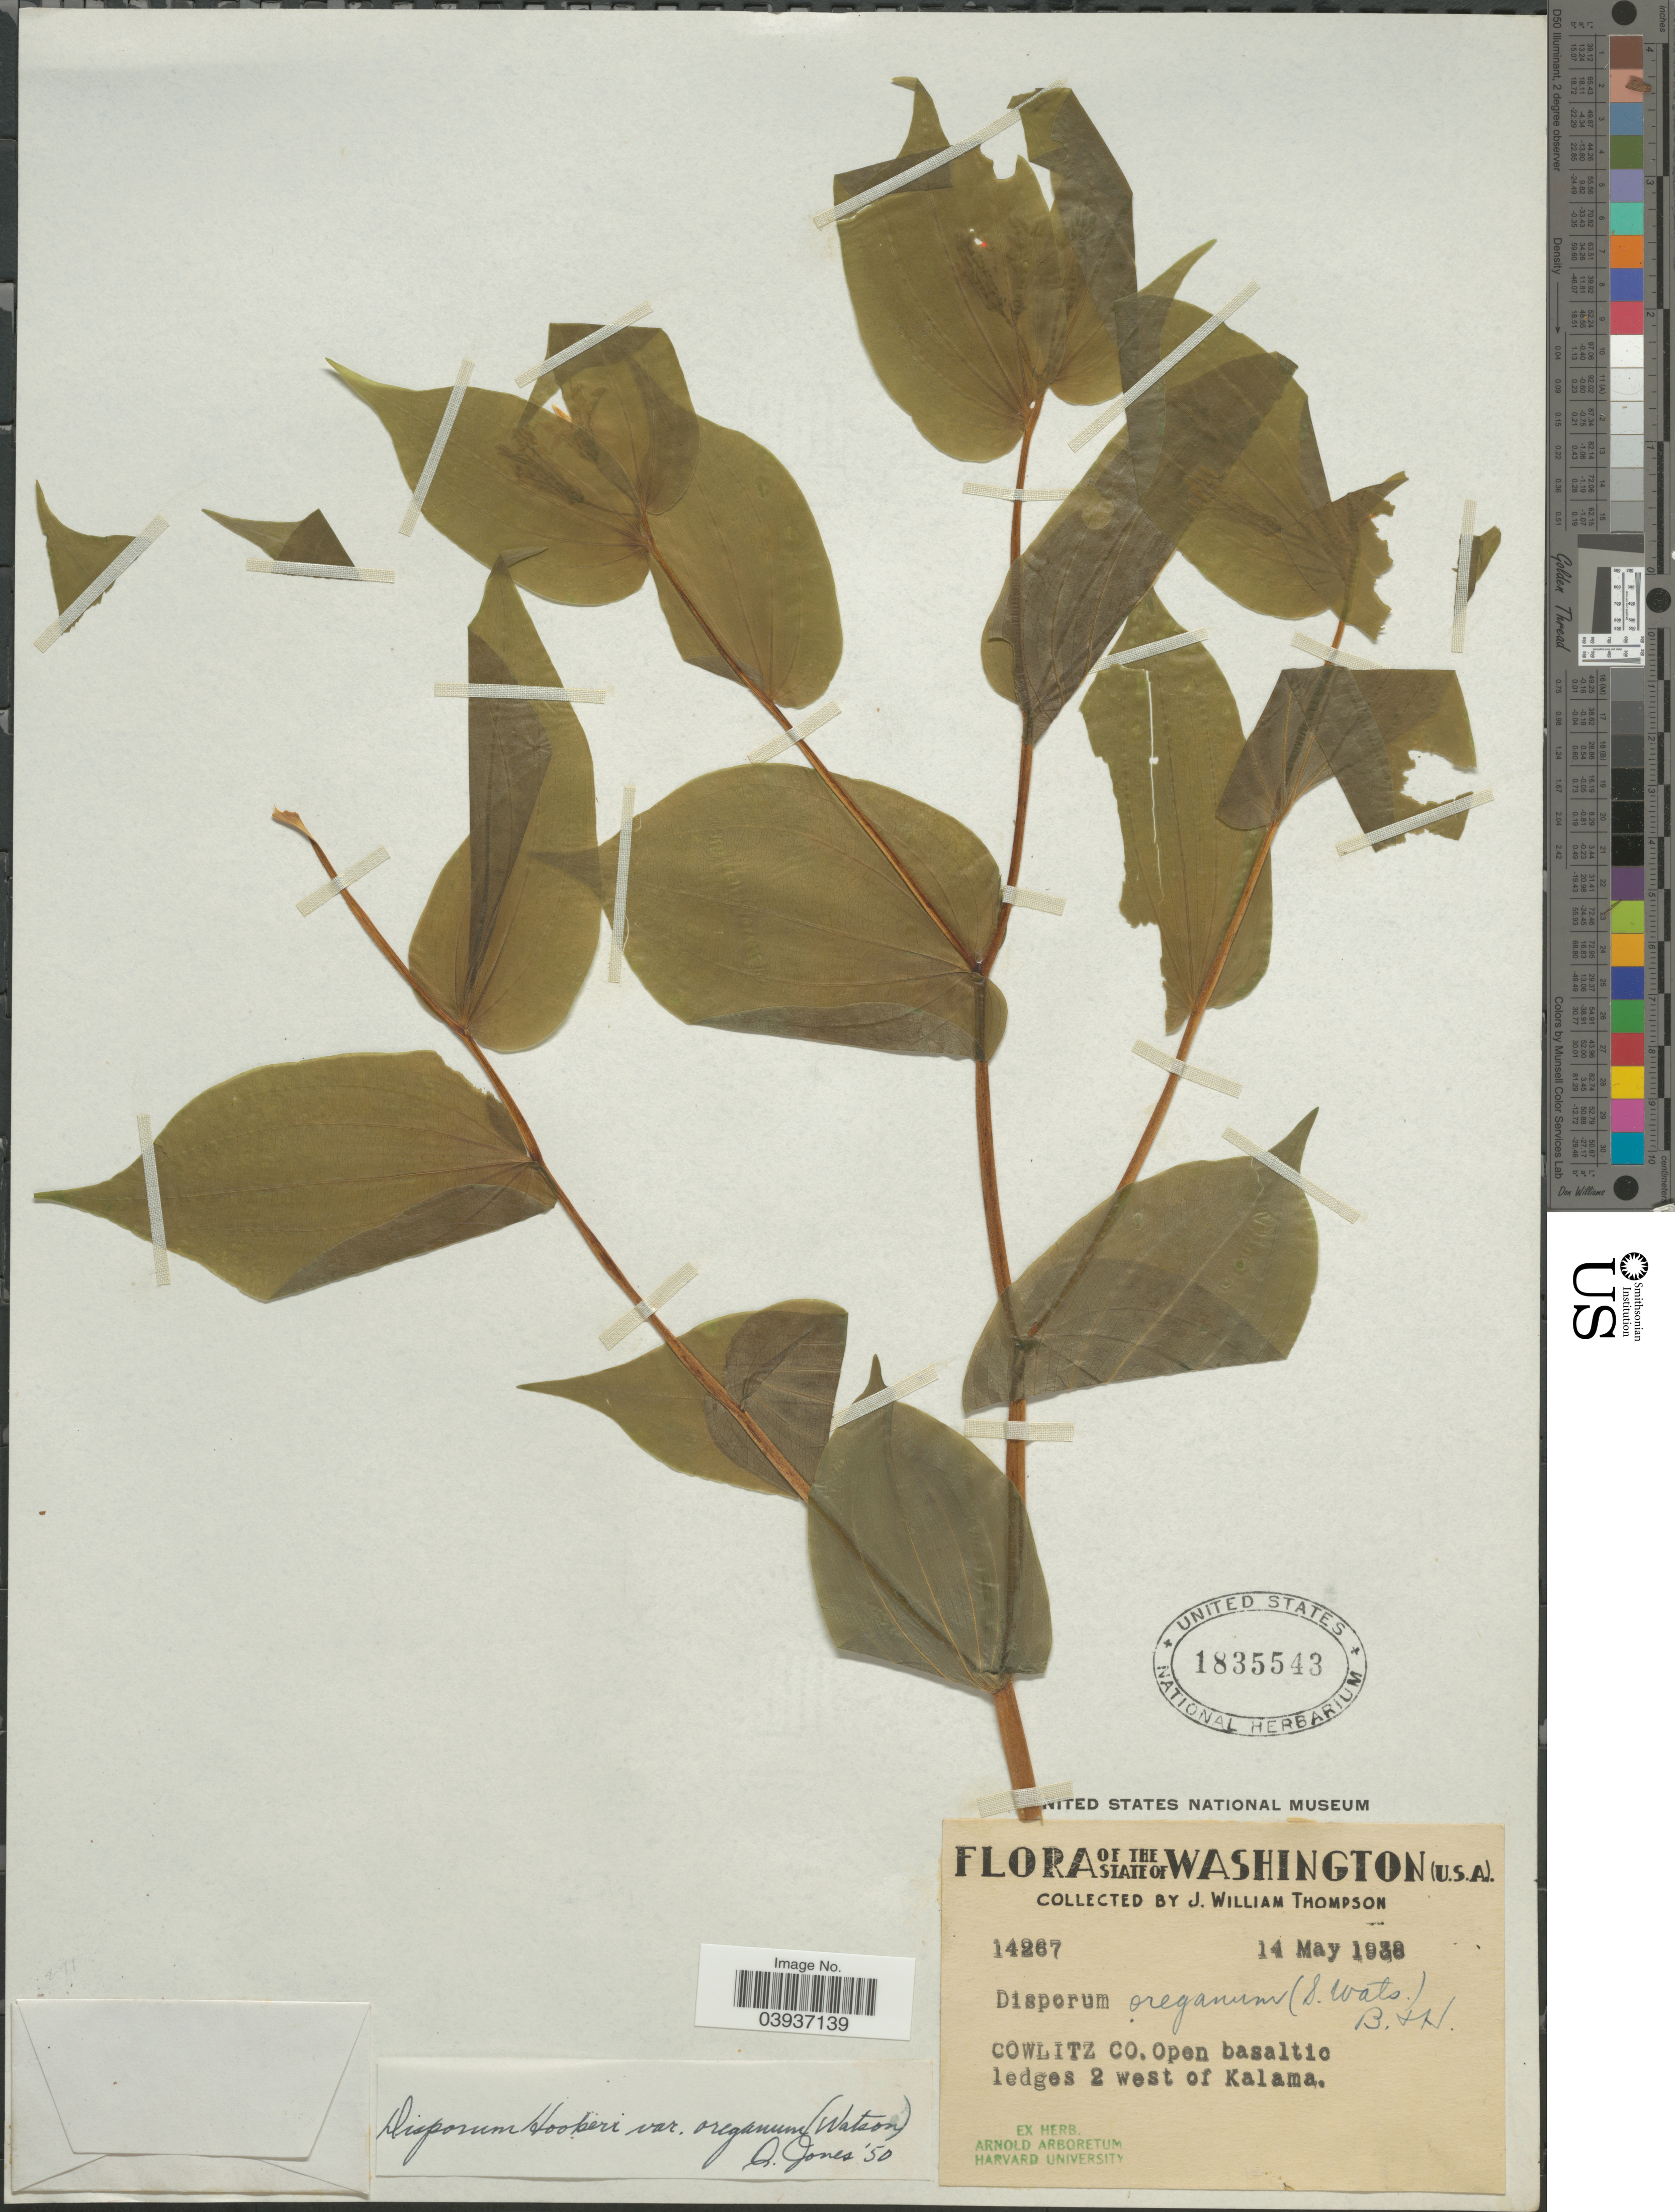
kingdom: Plantae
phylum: Tracheophyta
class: Liliopsida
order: Liliales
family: Colchicaceae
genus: Disporum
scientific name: Disporum hookeri var. oreganum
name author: (S. Watson) Q. Jones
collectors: J. W. Thompson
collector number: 14267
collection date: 1938-05-14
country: United States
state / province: Washington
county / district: Cowlitz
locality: Cowlitz Co. Open basaltic ledges 2 west of Kalama.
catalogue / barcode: US 1835543